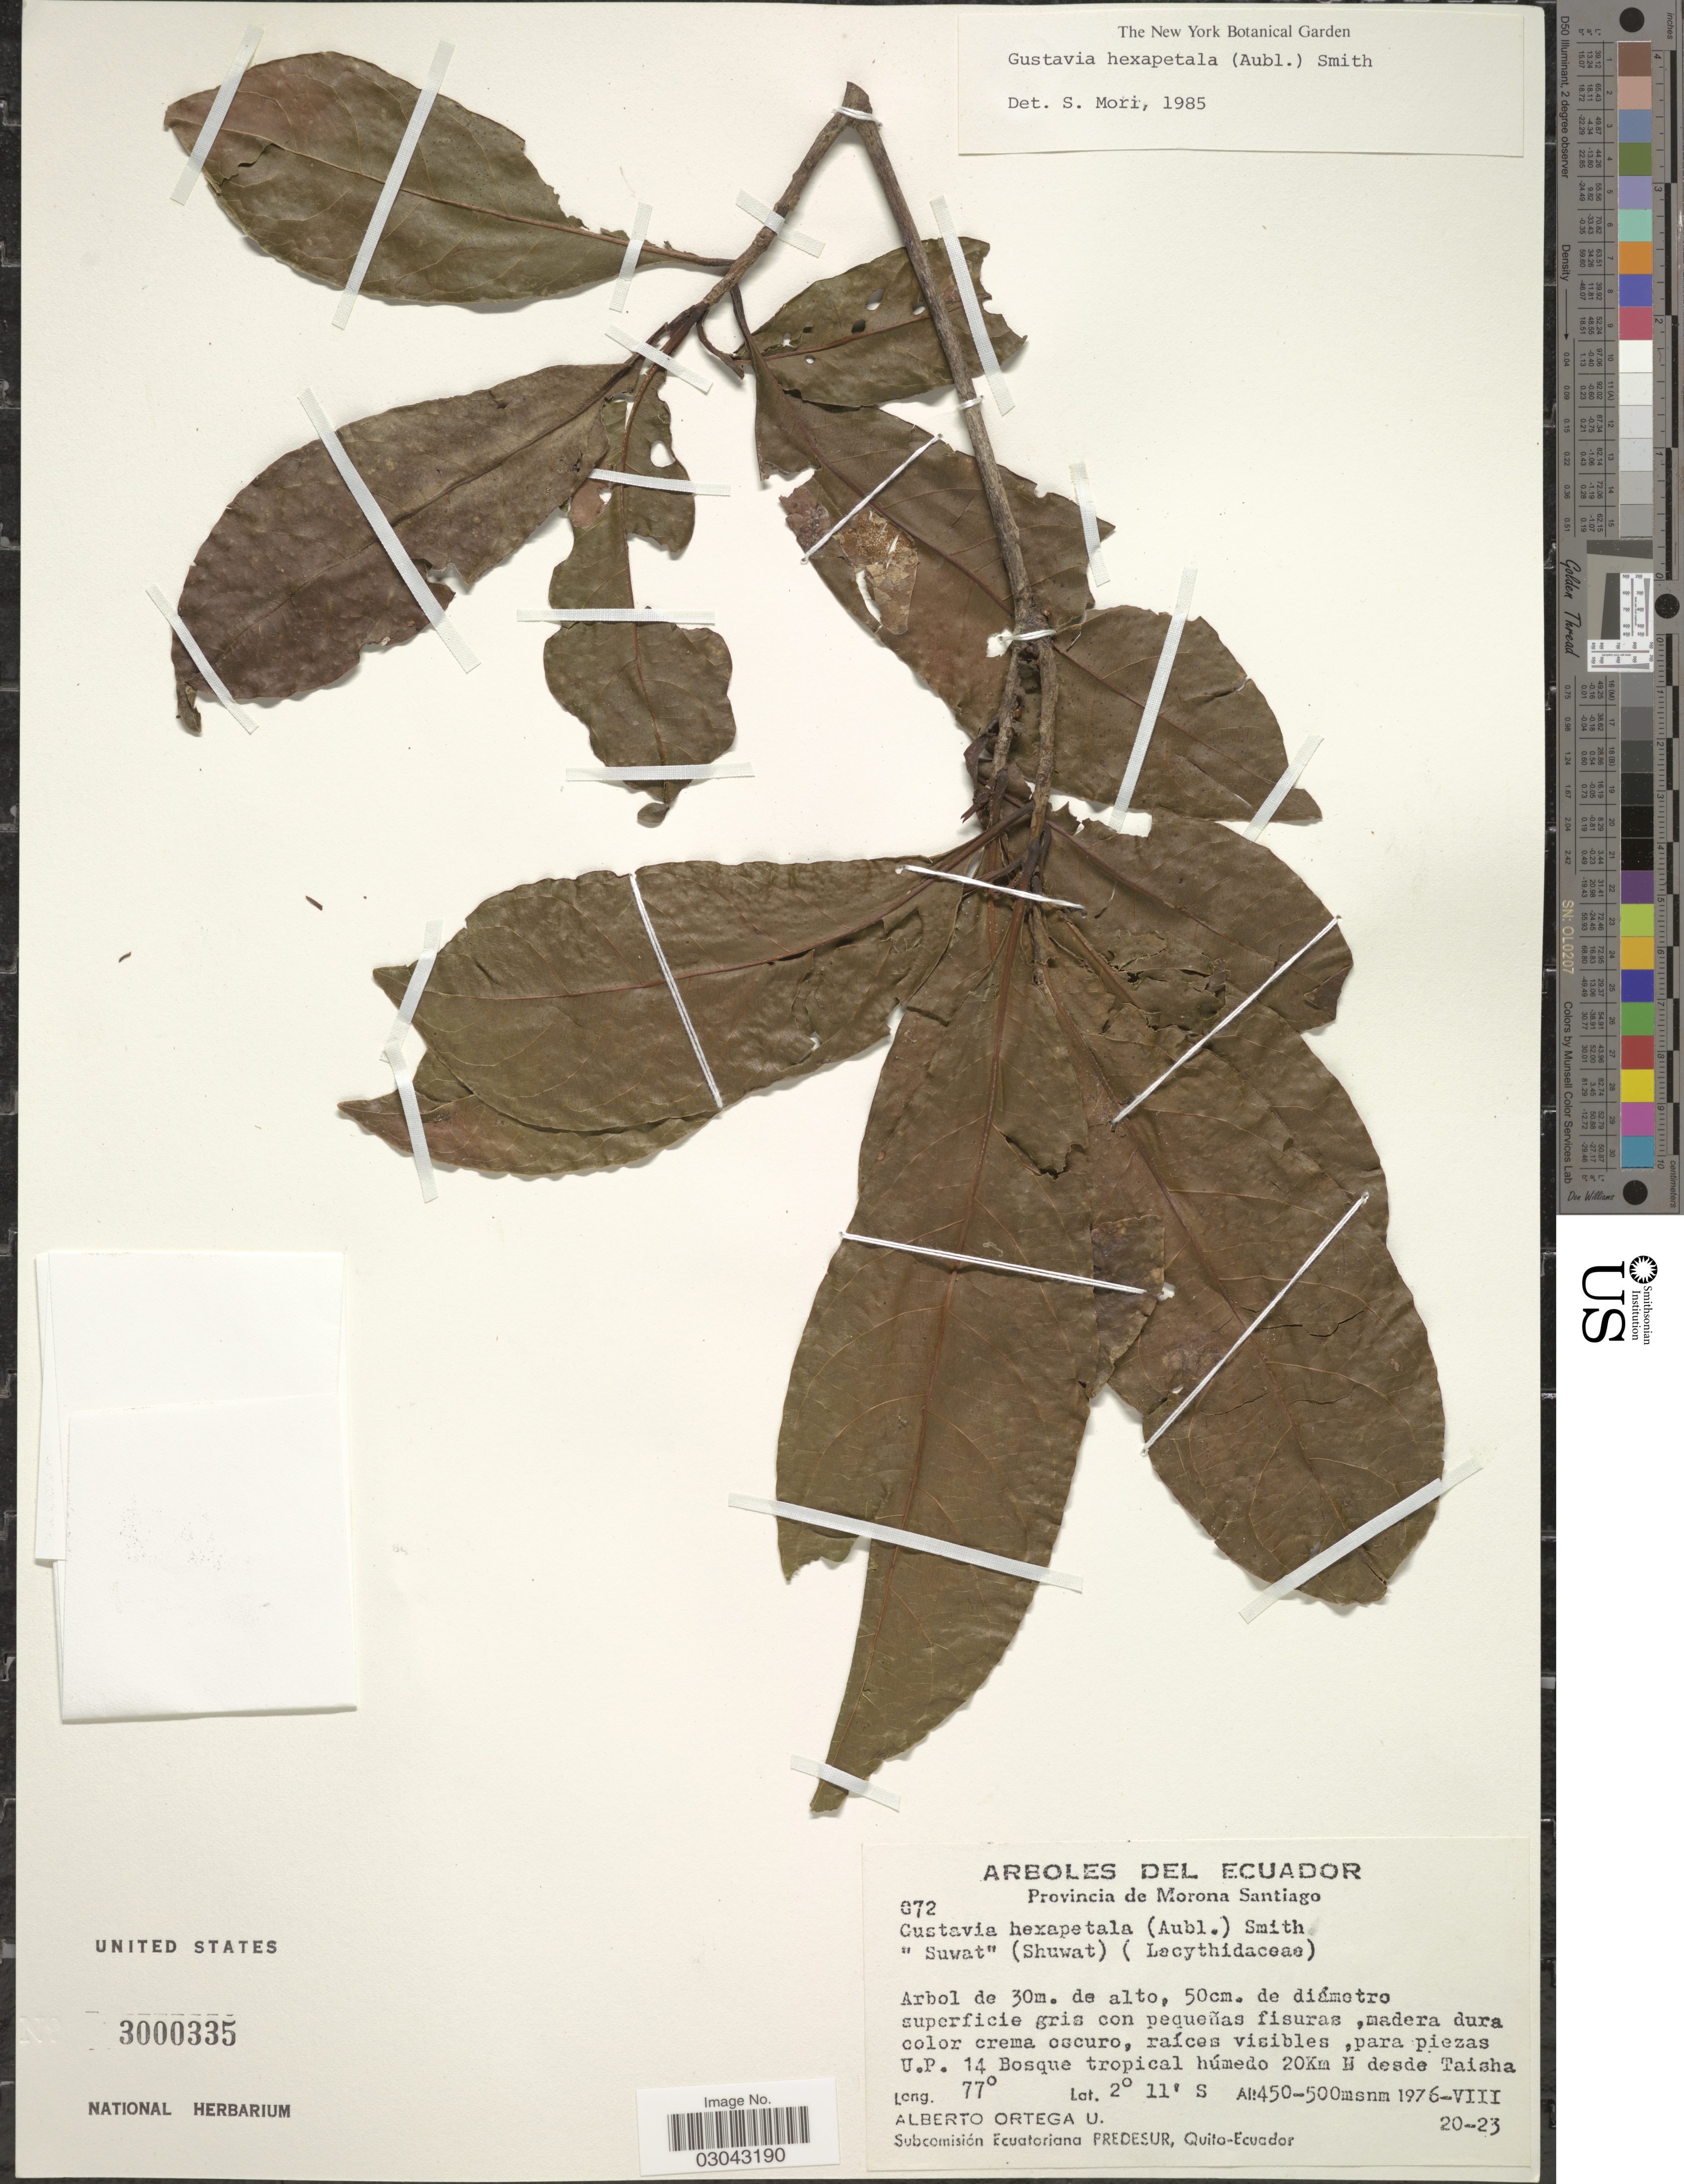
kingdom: Plantae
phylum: Tracheophyta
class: Magnoliopsida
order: Ericales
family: Lecythidaceae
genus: Gustavia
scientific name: Gustavia hexapetala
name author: (Aubl.) Sm.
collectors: A. T. Ortega U.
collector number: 072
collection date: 1976-08-20/1976-08-23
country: Ecuador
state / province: Morona-Santiago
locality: U.P. 14 Bosque tropical húmedo 20Km N [interpreted] desde Taisha.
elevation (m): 450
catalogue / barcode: US 3000335